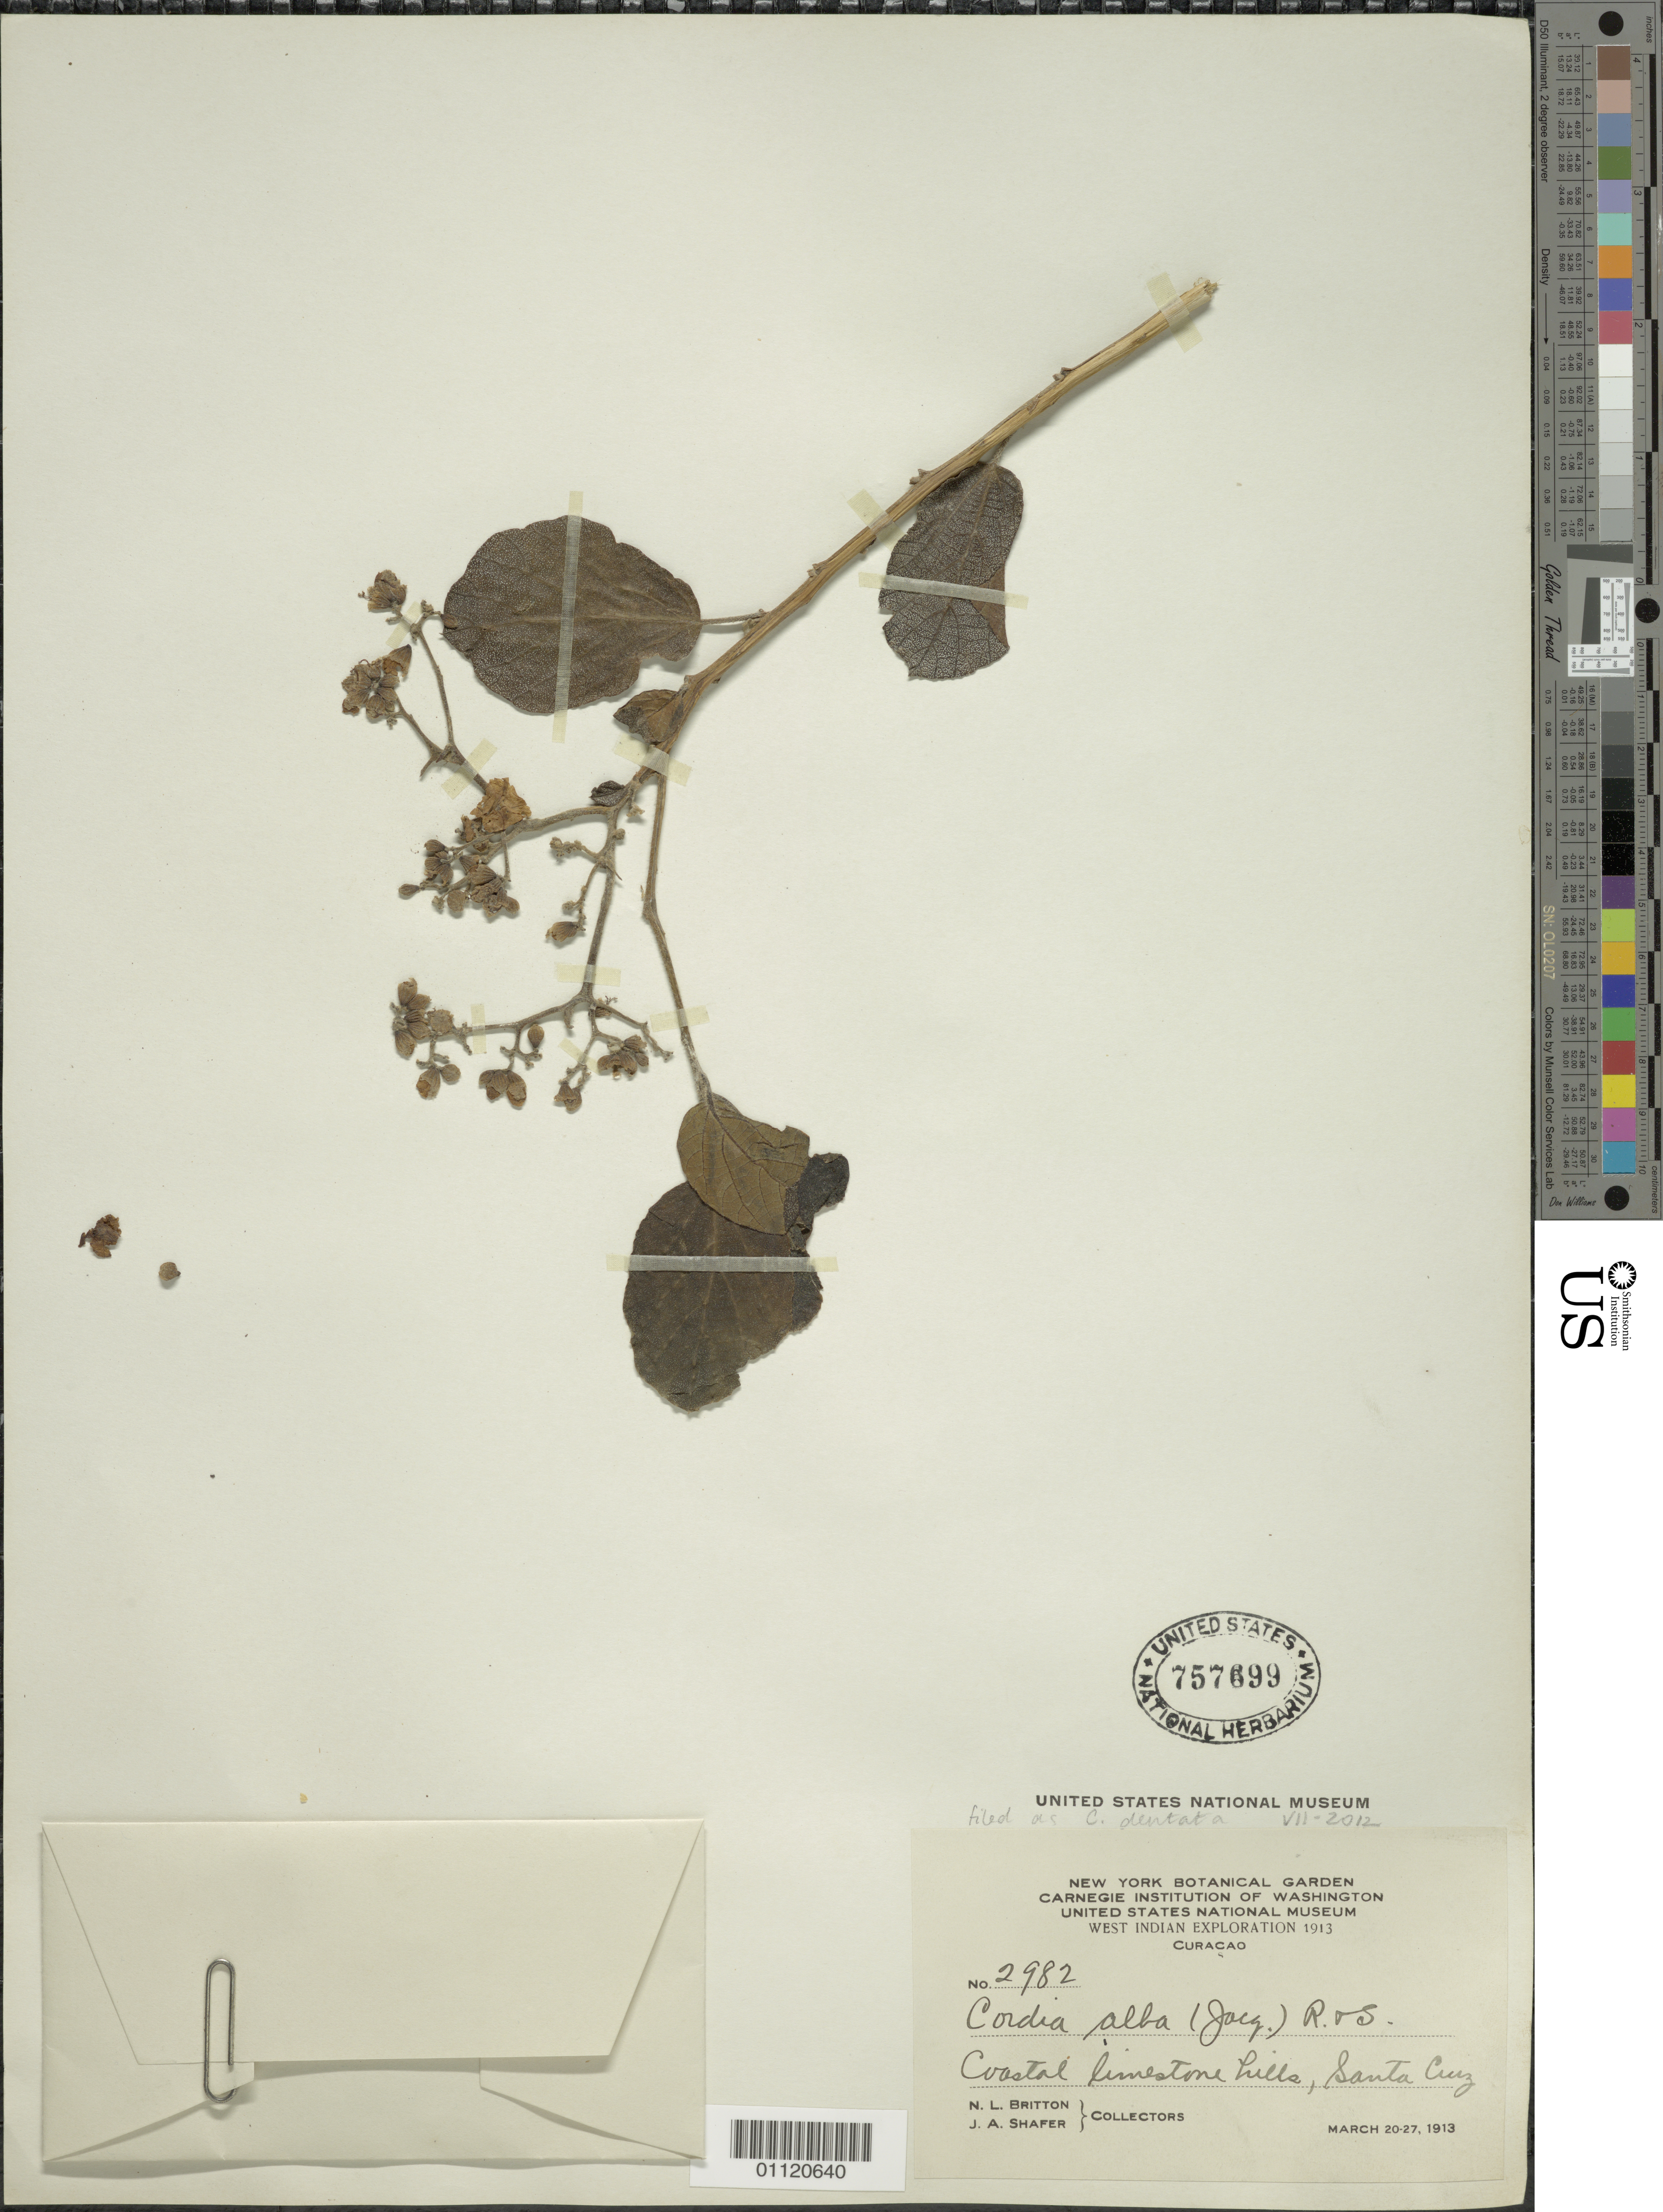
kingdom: Plantae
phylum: Tracheophyta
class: Magnoliopsida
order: Boraginales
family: Cordiaceae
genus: Cordia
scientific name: Cordia dentata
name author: Poir.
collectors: N. Britton & J. A. Shafer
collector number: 2982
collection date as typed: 20 Mar 1913 to 27 Mar 1913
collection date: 1913-03-20/1913-03-27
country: Curaçao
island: Curaçao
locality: Coastal limestone hills, Santa Cruz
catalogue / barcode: US 757699